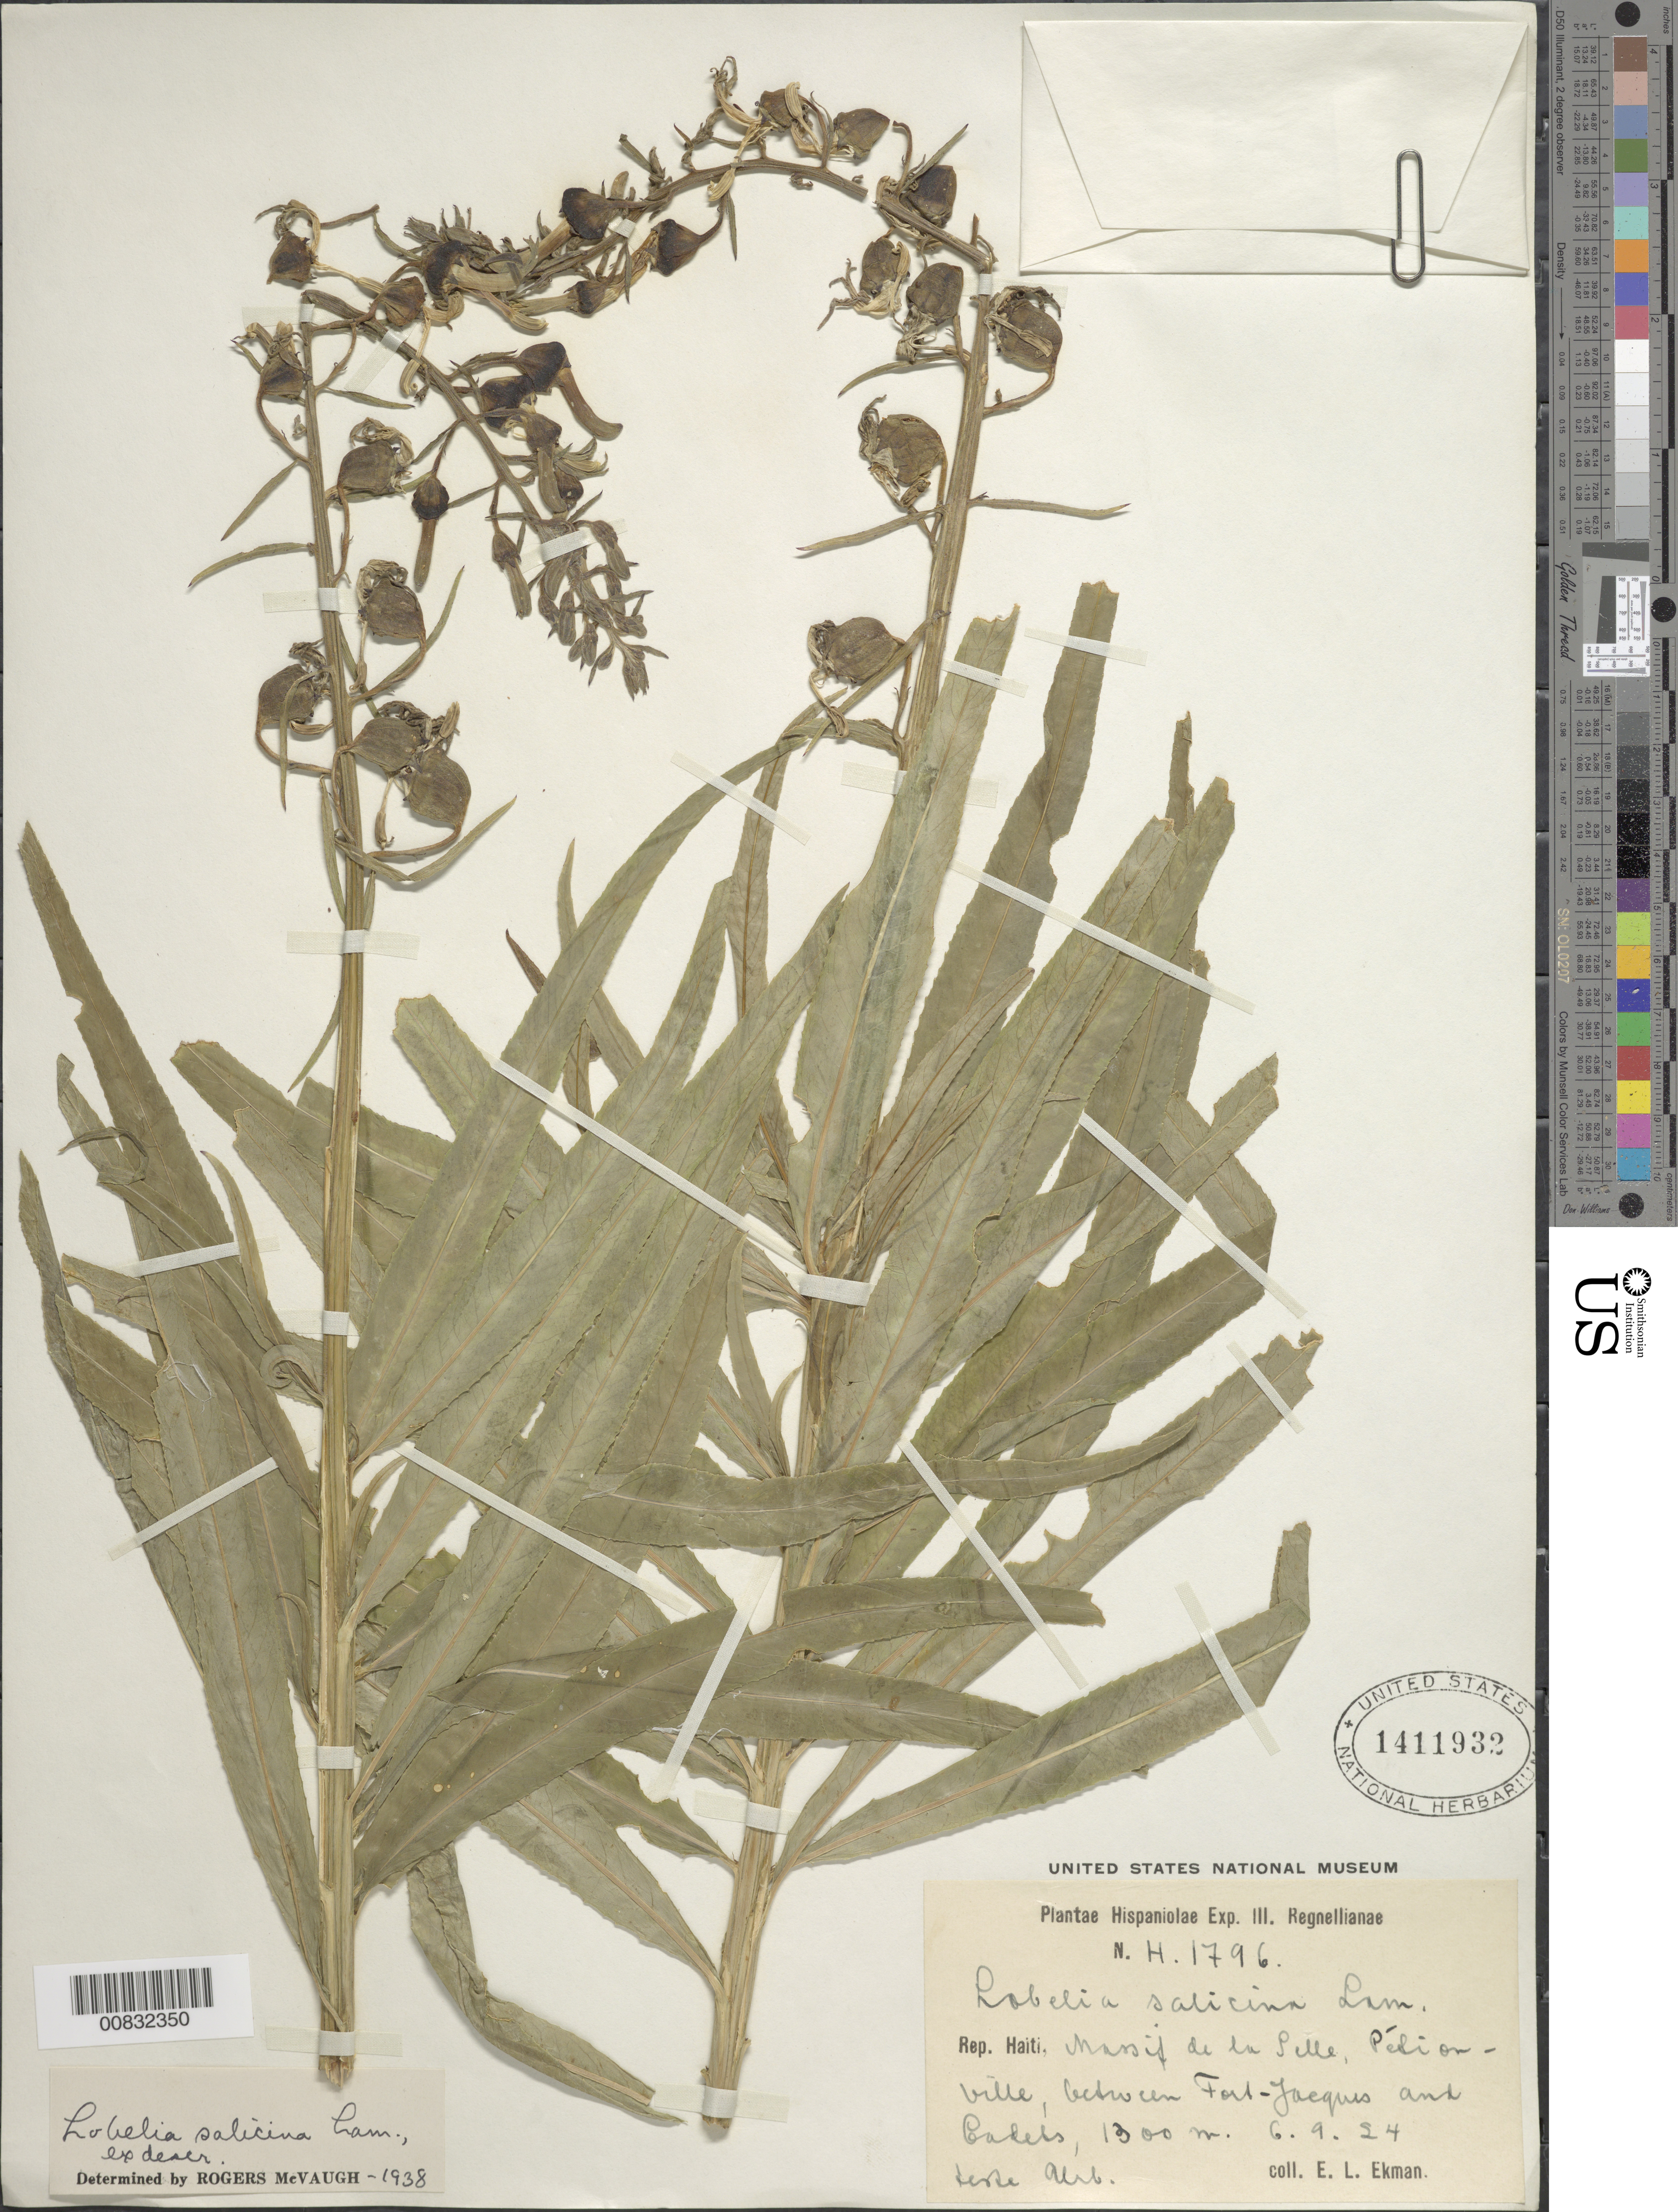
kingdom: Plantae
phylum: Tracheophyta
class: Magnoliopsida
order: Asterales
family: Campanulaceae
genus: Lobelia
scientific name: Lobelia salicina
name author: Lam.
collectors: E. L. Ekman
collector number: H 1796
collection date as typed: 09 Sep 1924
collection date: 1924-09-09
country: Haiti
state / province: Ouest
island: Hispaniola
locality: Massif de la Selle, Pétionville, between Fort-Jacques and Cadets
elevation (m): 1300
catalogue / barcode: US 1411932